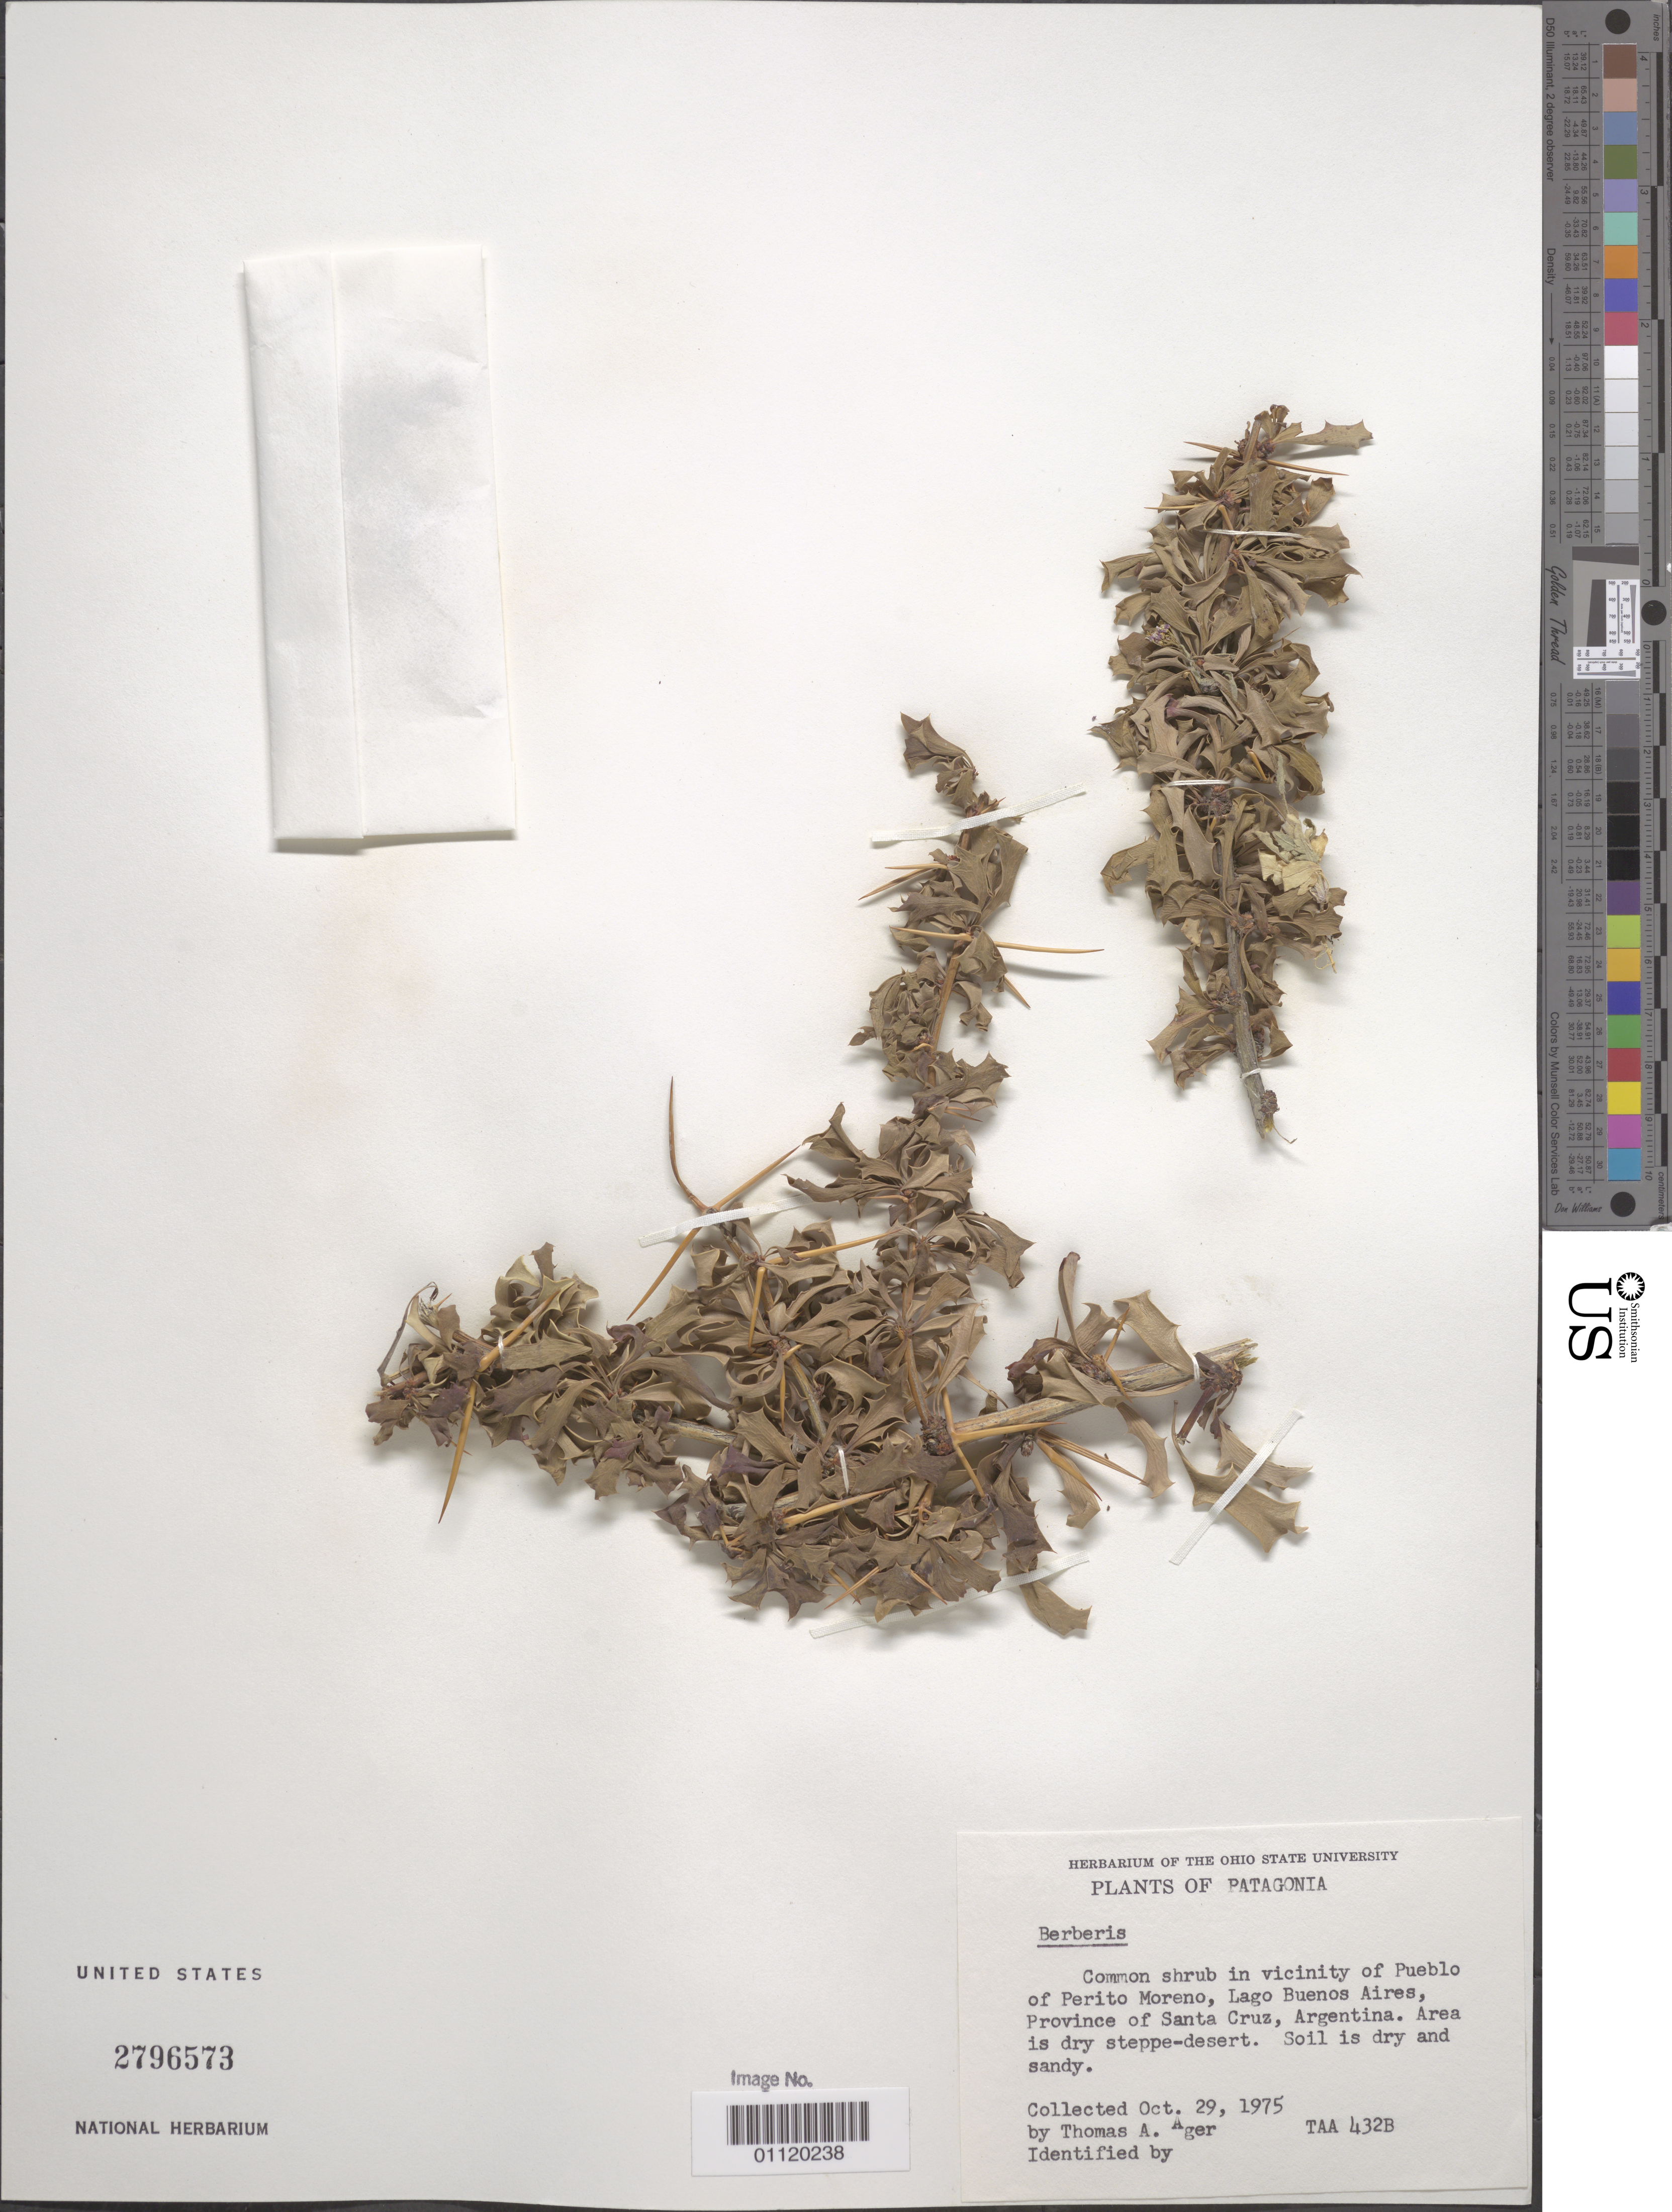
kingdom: Plantae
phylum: Tracheophyta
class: Magnoliopsida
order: Ranunculales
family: Berberidaceae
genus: Berberis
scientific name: Berberis sp.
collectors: T. A. Ager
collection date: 1975-10-29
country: Argentina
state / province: Santa Cruz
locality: In vicinity of Pueblo of Perito Moreno, Lago Buenos Aires. Area is dry steppe-desert.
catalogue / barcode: US 2796573